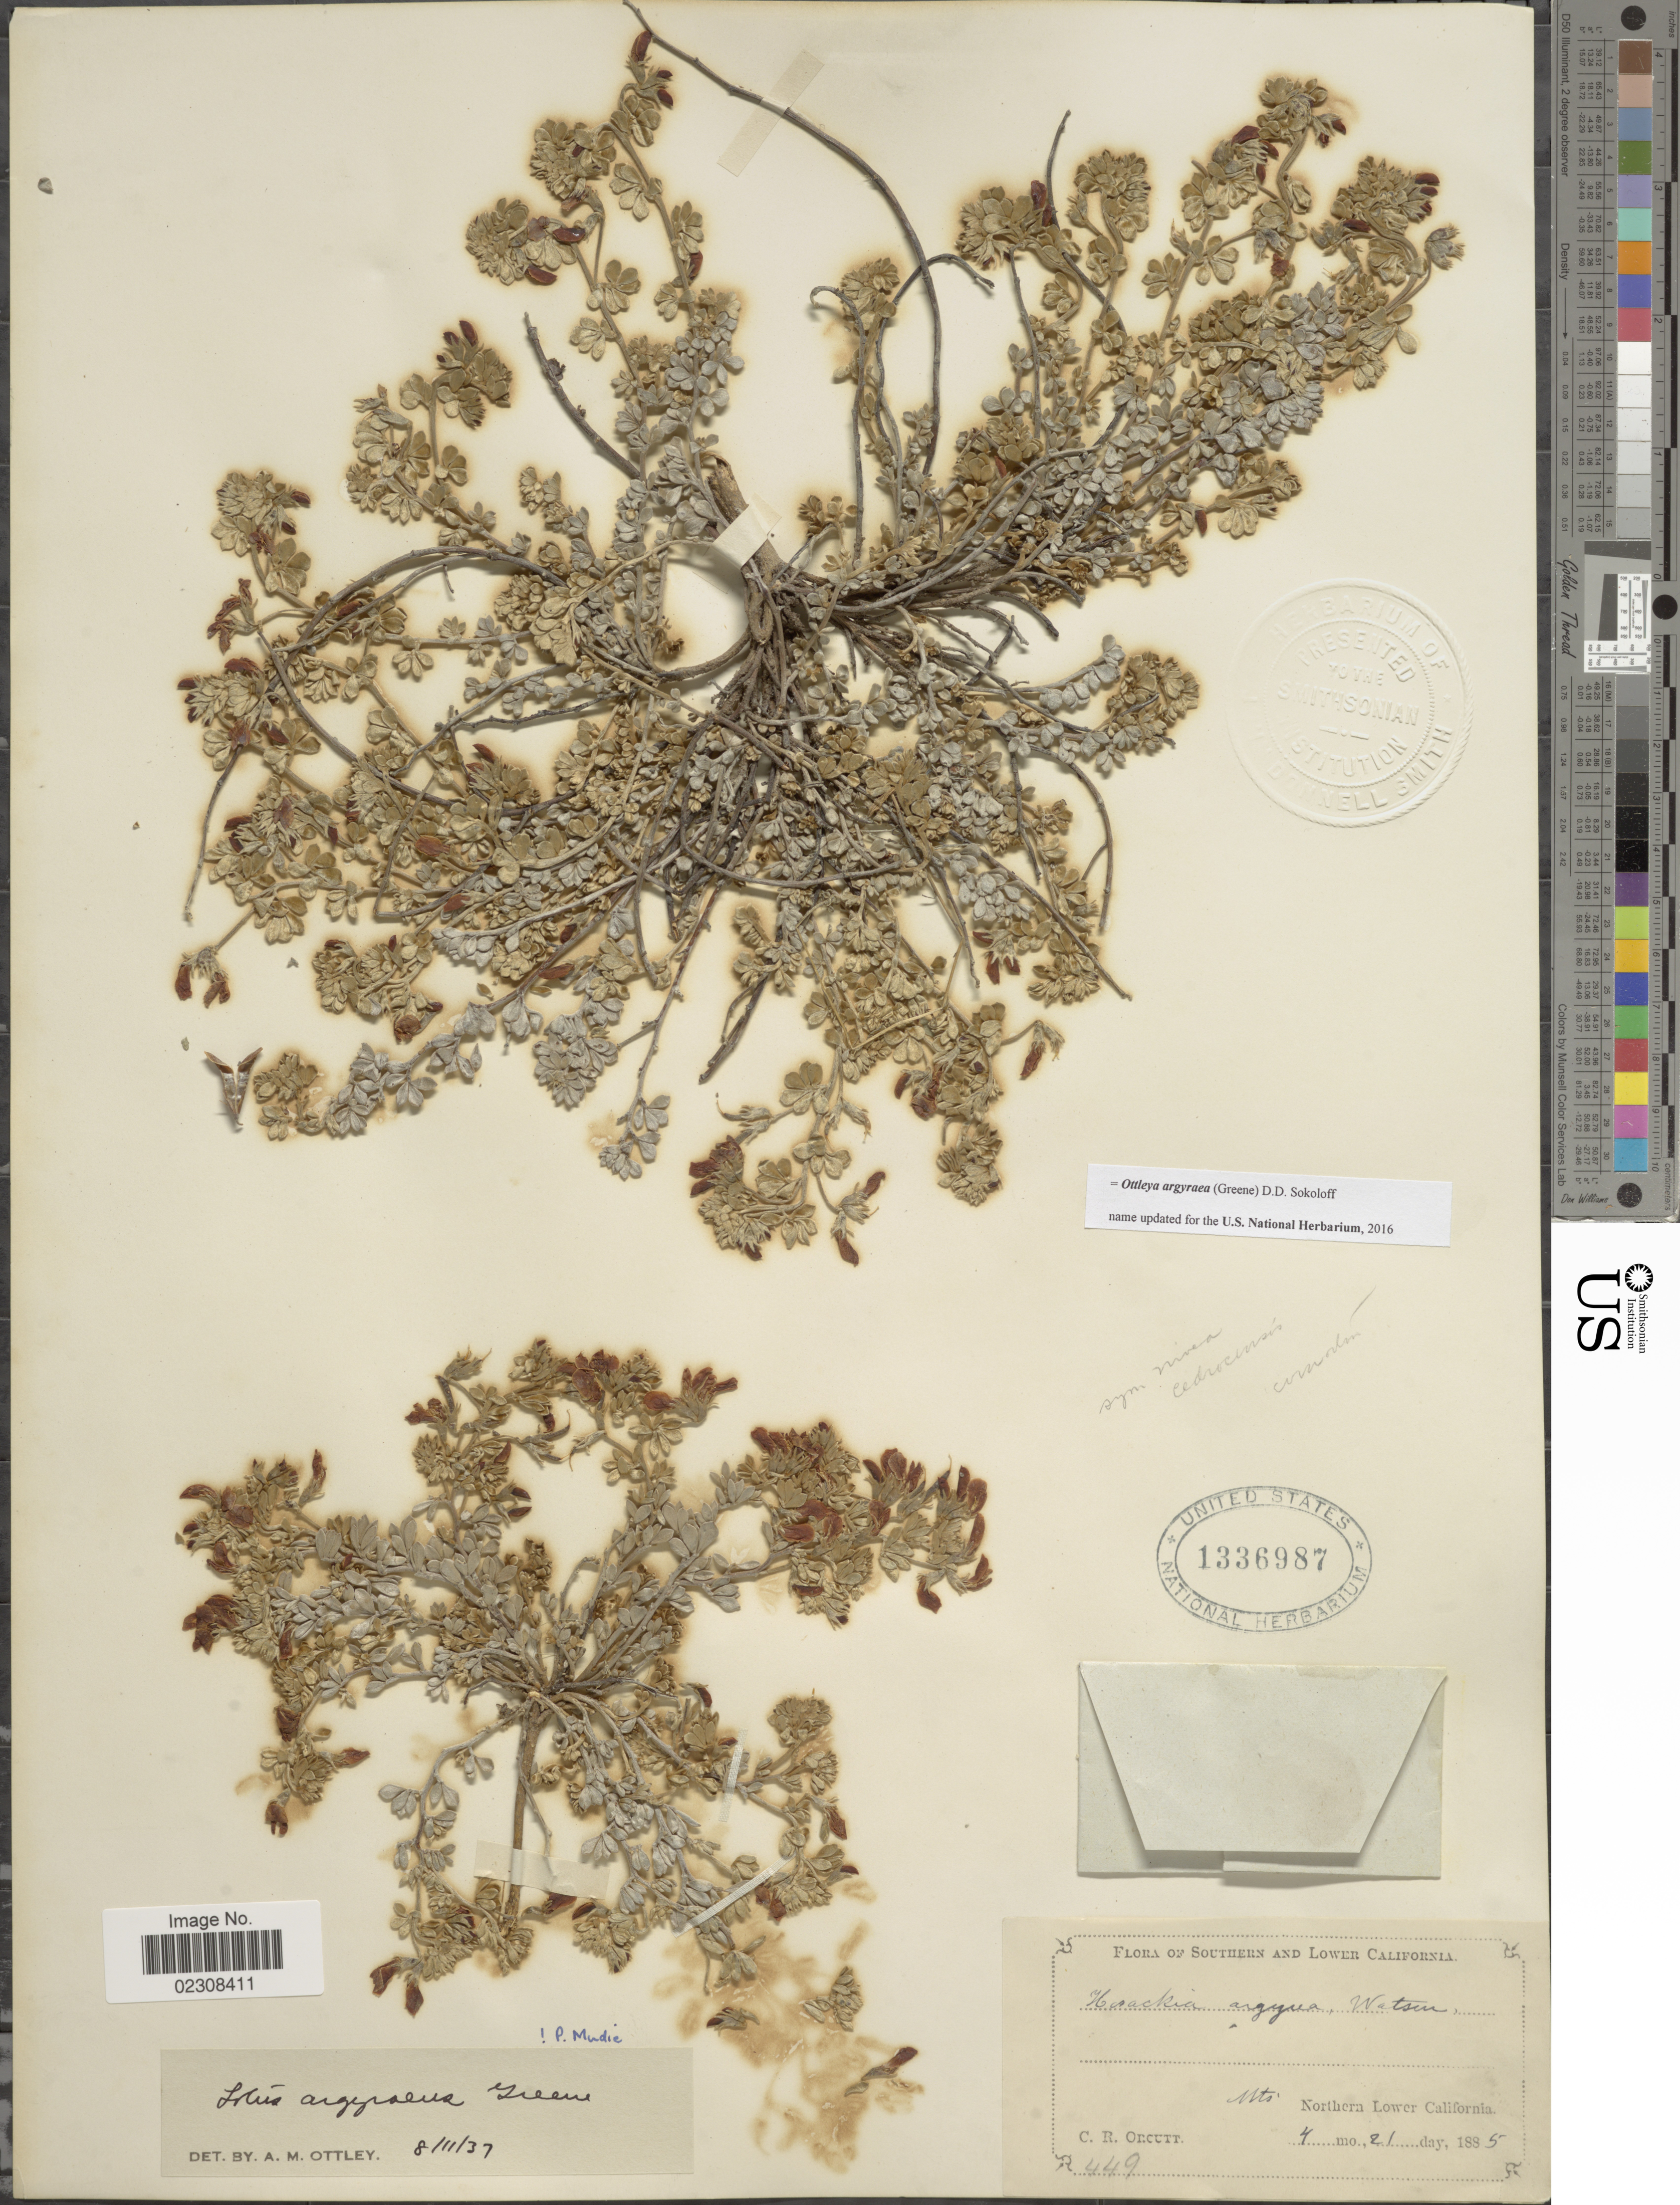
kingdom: Plantae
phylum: Tracheophyta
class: Magnoliopsida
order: Fabales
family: Fabaceae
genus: Ottleya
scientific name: Ottleya argyraea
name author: (Greene) D.D. Sokoloff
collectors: C. R. Orcutt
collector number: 499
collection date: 1885-04-21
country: Mexico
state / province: Baja California Norte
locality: Southern and Lower California, Mts Northern Lower California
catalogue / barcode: US 1336987